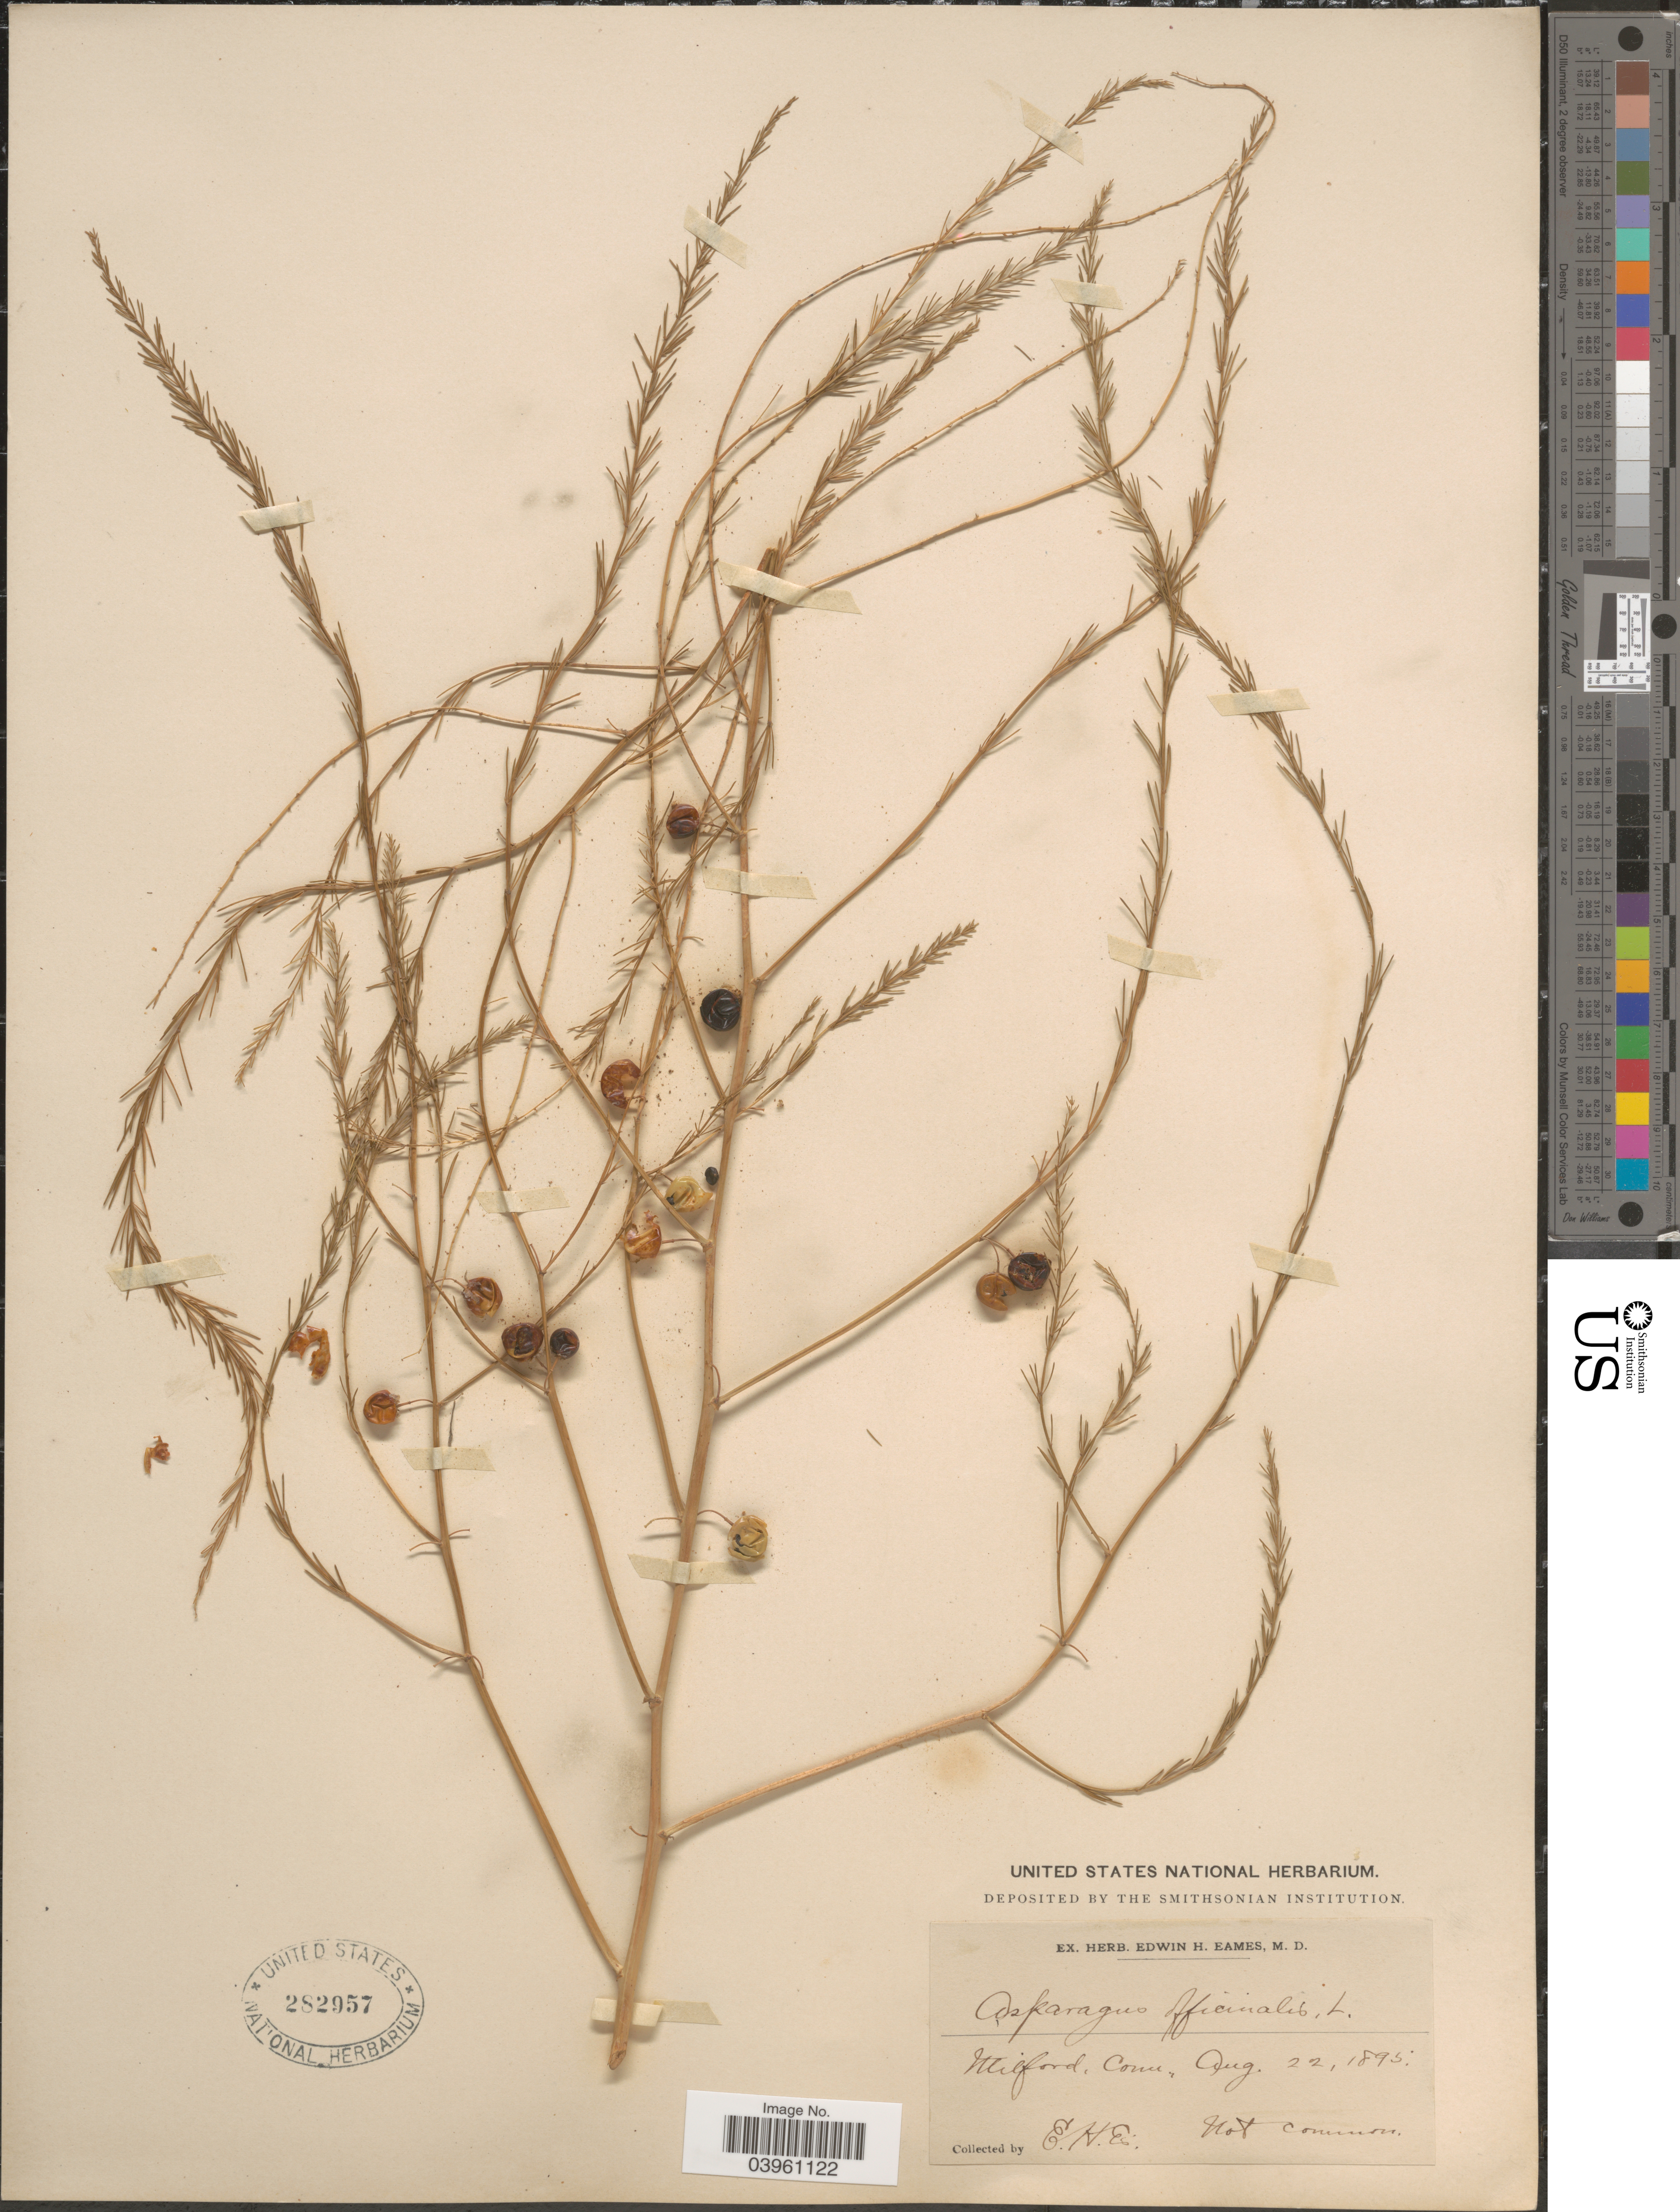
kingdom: Plantae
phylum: Tracheophyta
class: Liliopsida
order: Asparagales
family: Asparagaceae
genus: Asparagus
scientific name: Asparagus officinalis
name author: L.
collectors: E. H. Eames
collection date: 1895-08-22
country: United States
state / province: Connecticut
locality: Milford.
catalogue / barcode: US 282957